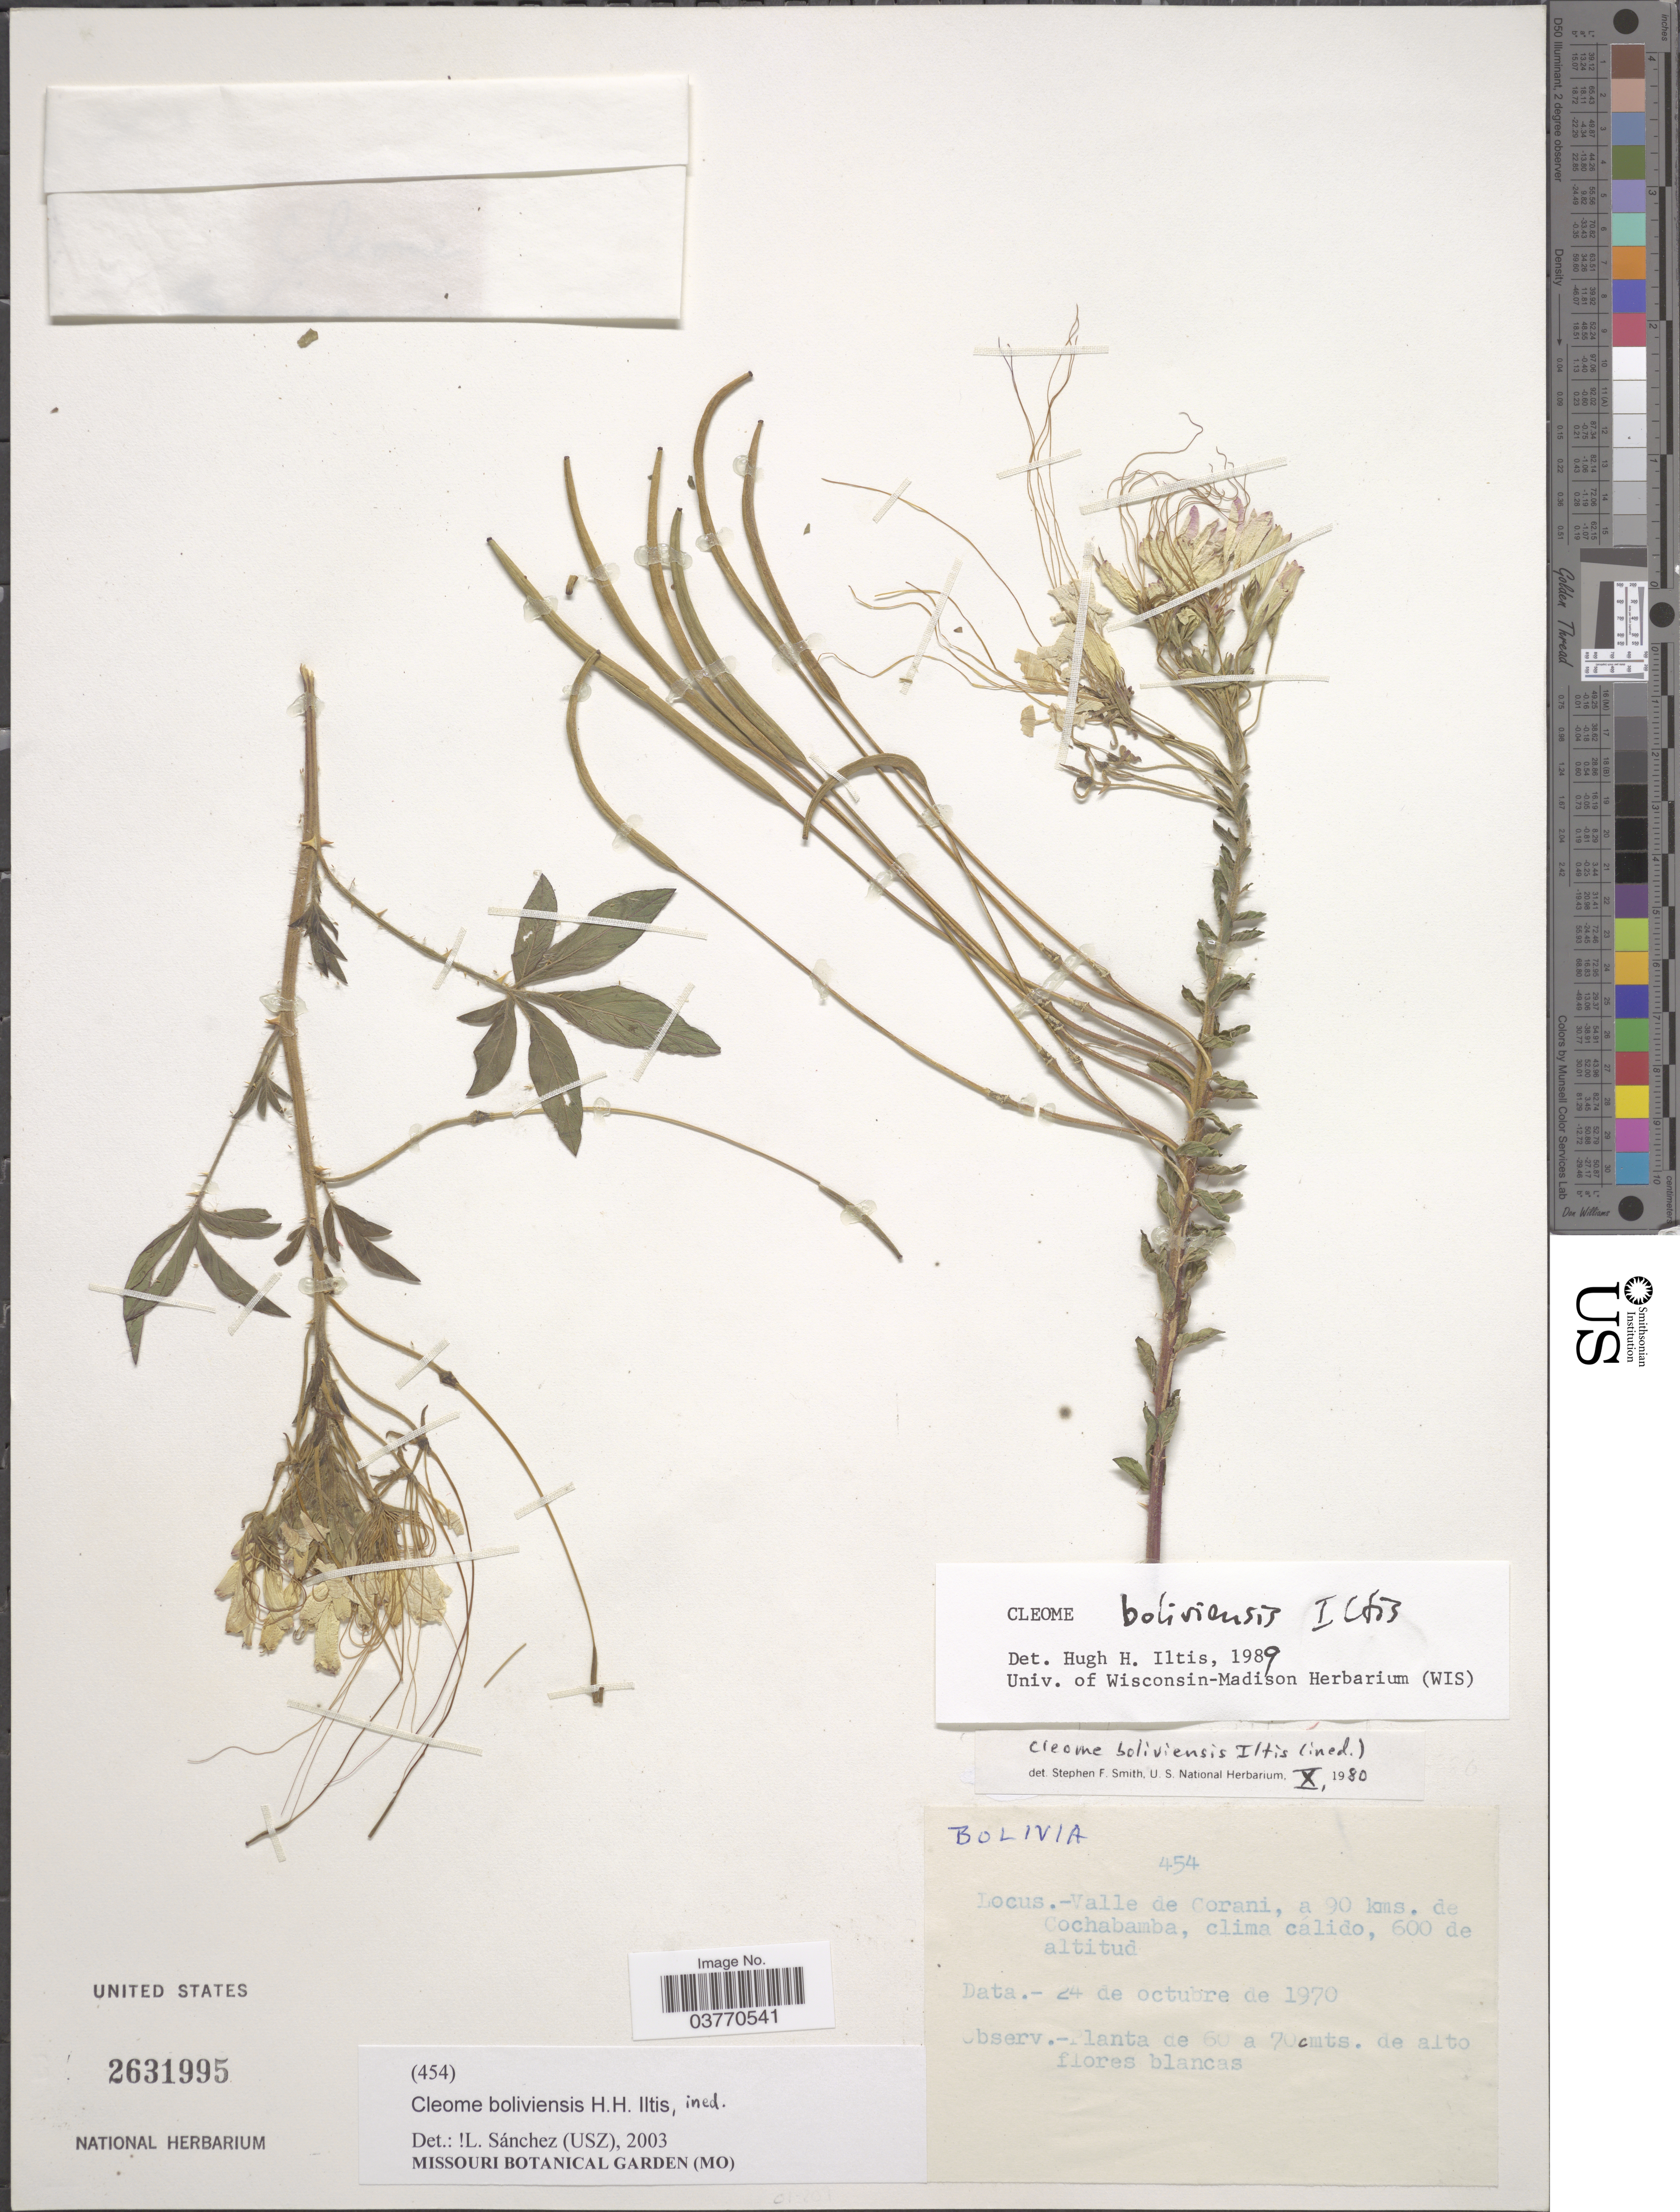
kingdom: Plantae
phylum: Tracheophyta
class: Magnoliopsida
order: Brassicales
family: Cleomaceae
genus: Tarenaya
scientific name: Tarenaya boliviensis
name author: (Iltis) Soares Neto & Roalson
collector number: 454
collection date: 1970-10-24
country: Bolivia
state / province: Cochabamba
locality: Valle de Corani, a 90 kms. de Cochabamba.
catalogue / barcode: US 2631995